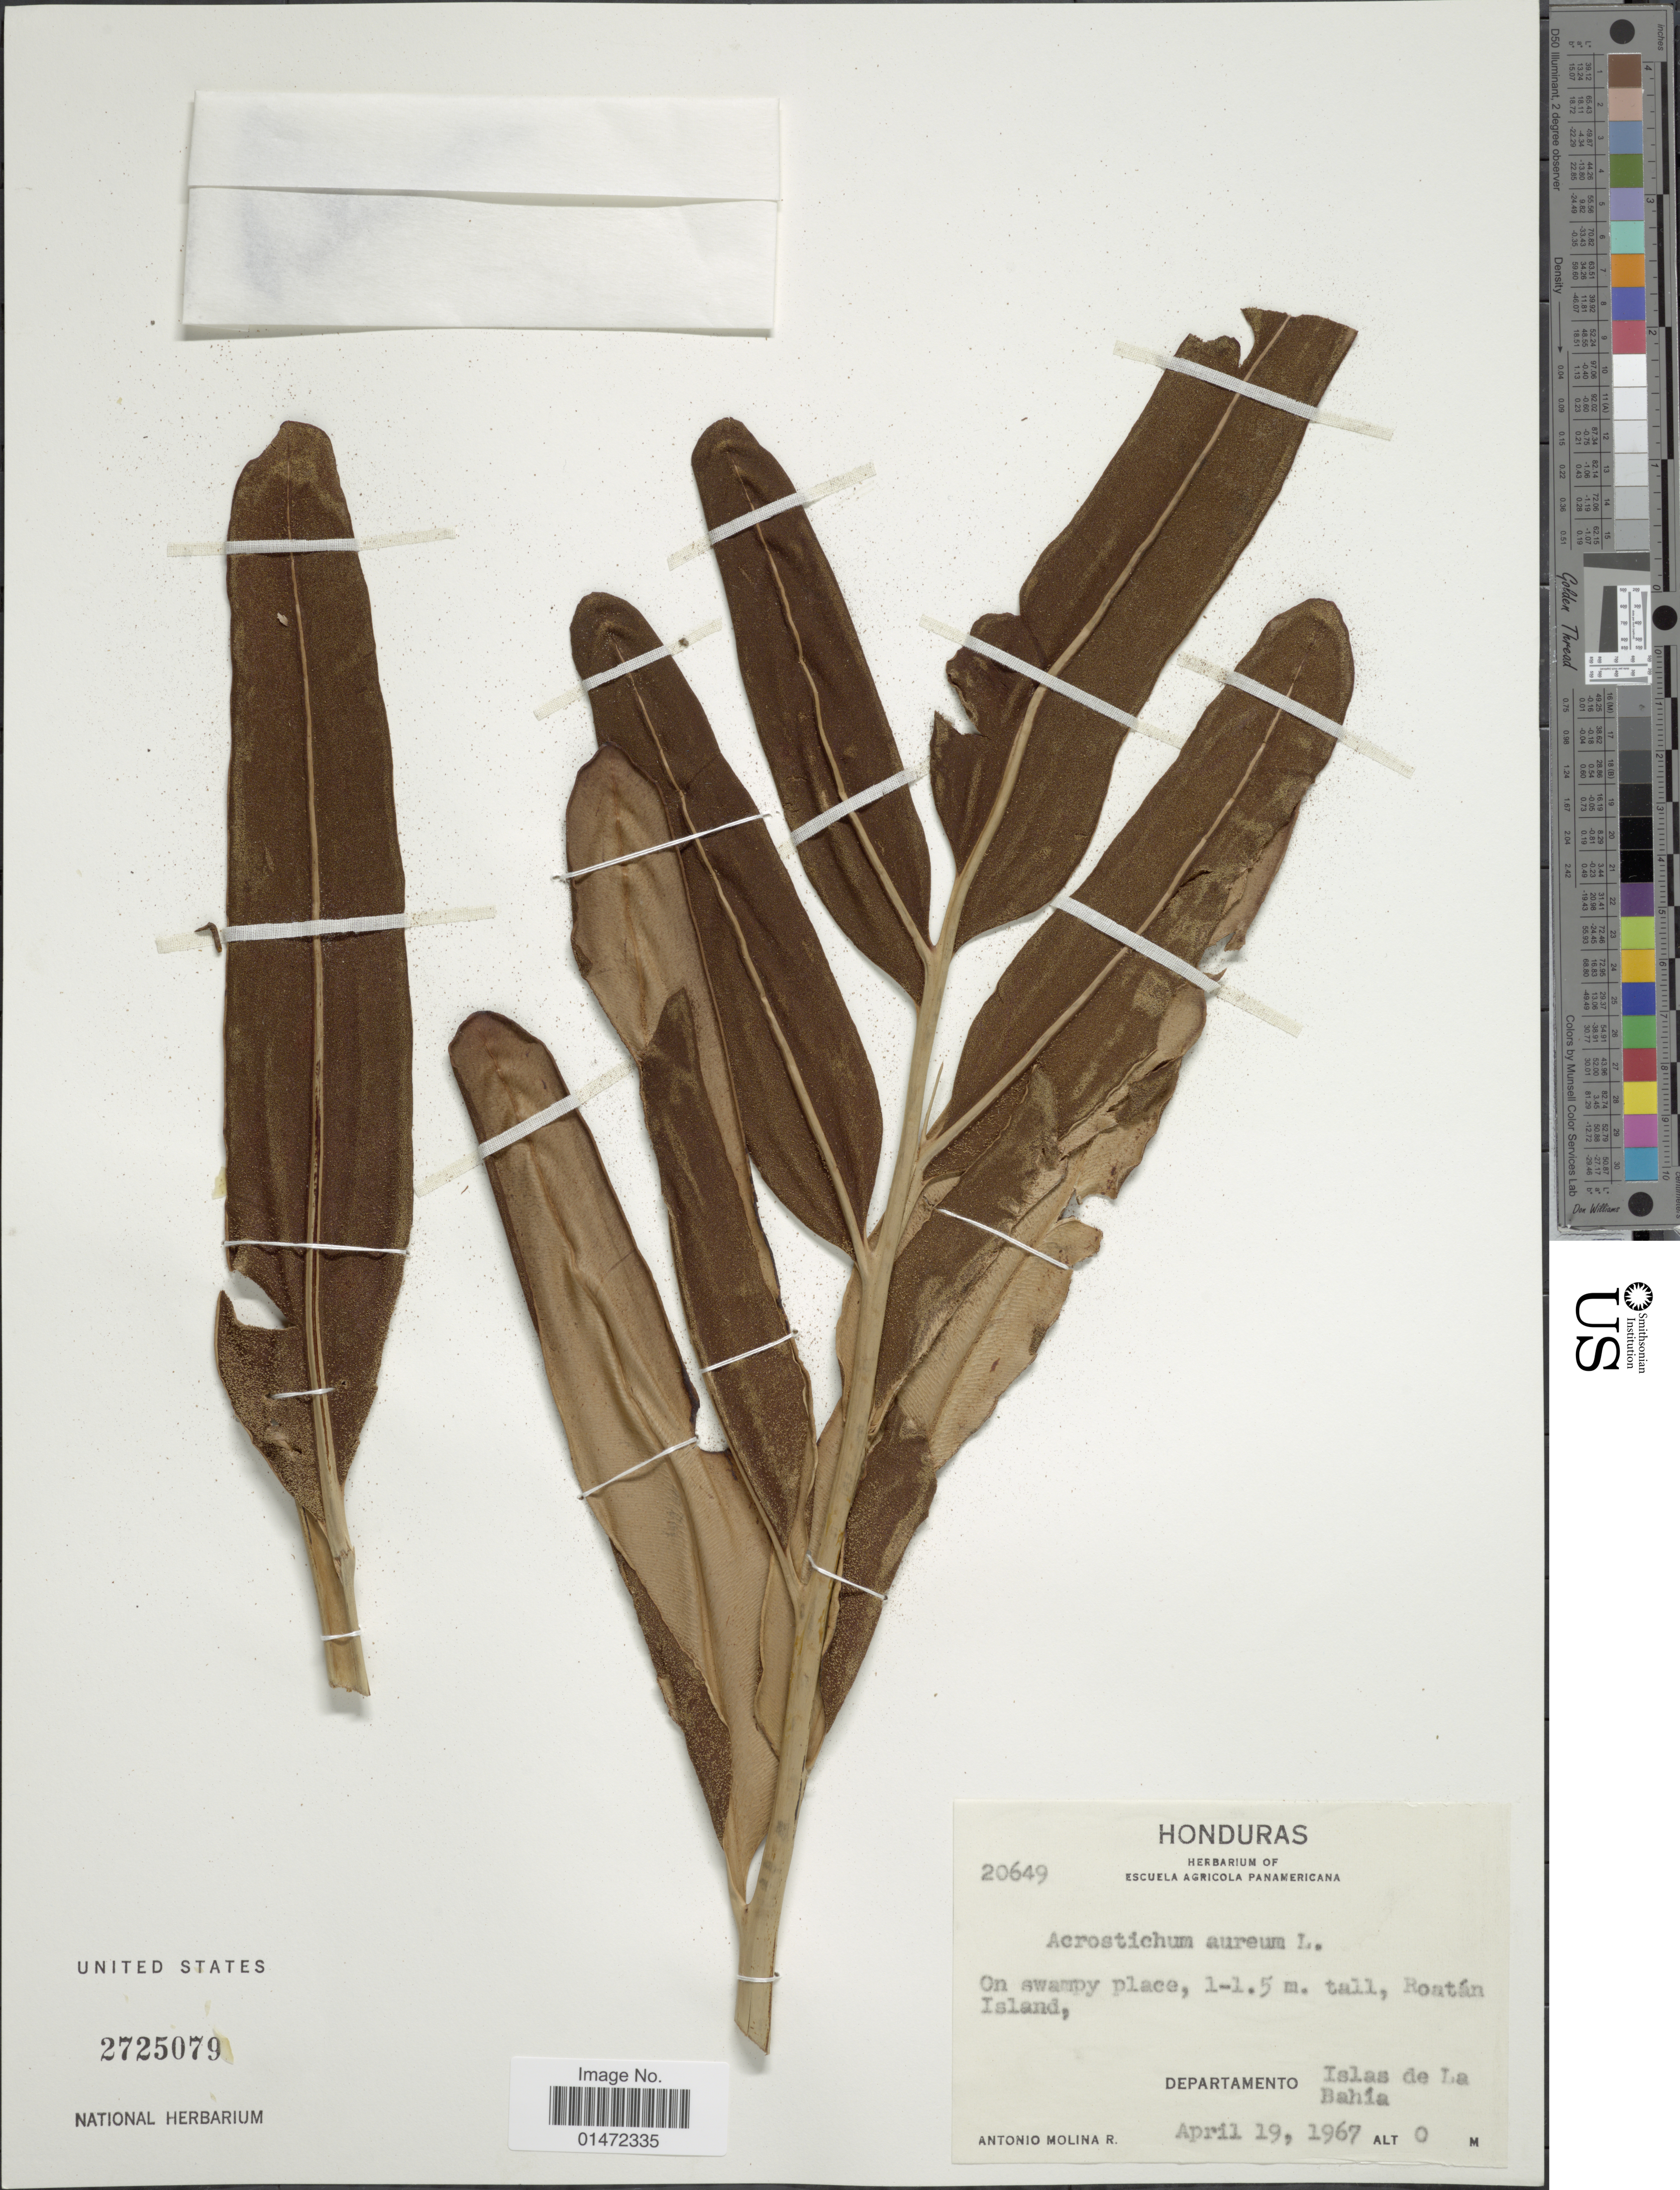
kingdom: Plantae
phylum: Tracheophyta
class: Polypodiopsida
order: Polypodiales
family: Pteridaceae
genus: Acrostichum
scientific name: Acrostichum aureum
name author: L.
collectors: A. Molina R.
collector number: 20649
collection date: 1967-04-19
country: Honduras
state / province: Islas de la Bahía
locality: Roatán Island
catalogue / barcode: US 2725079